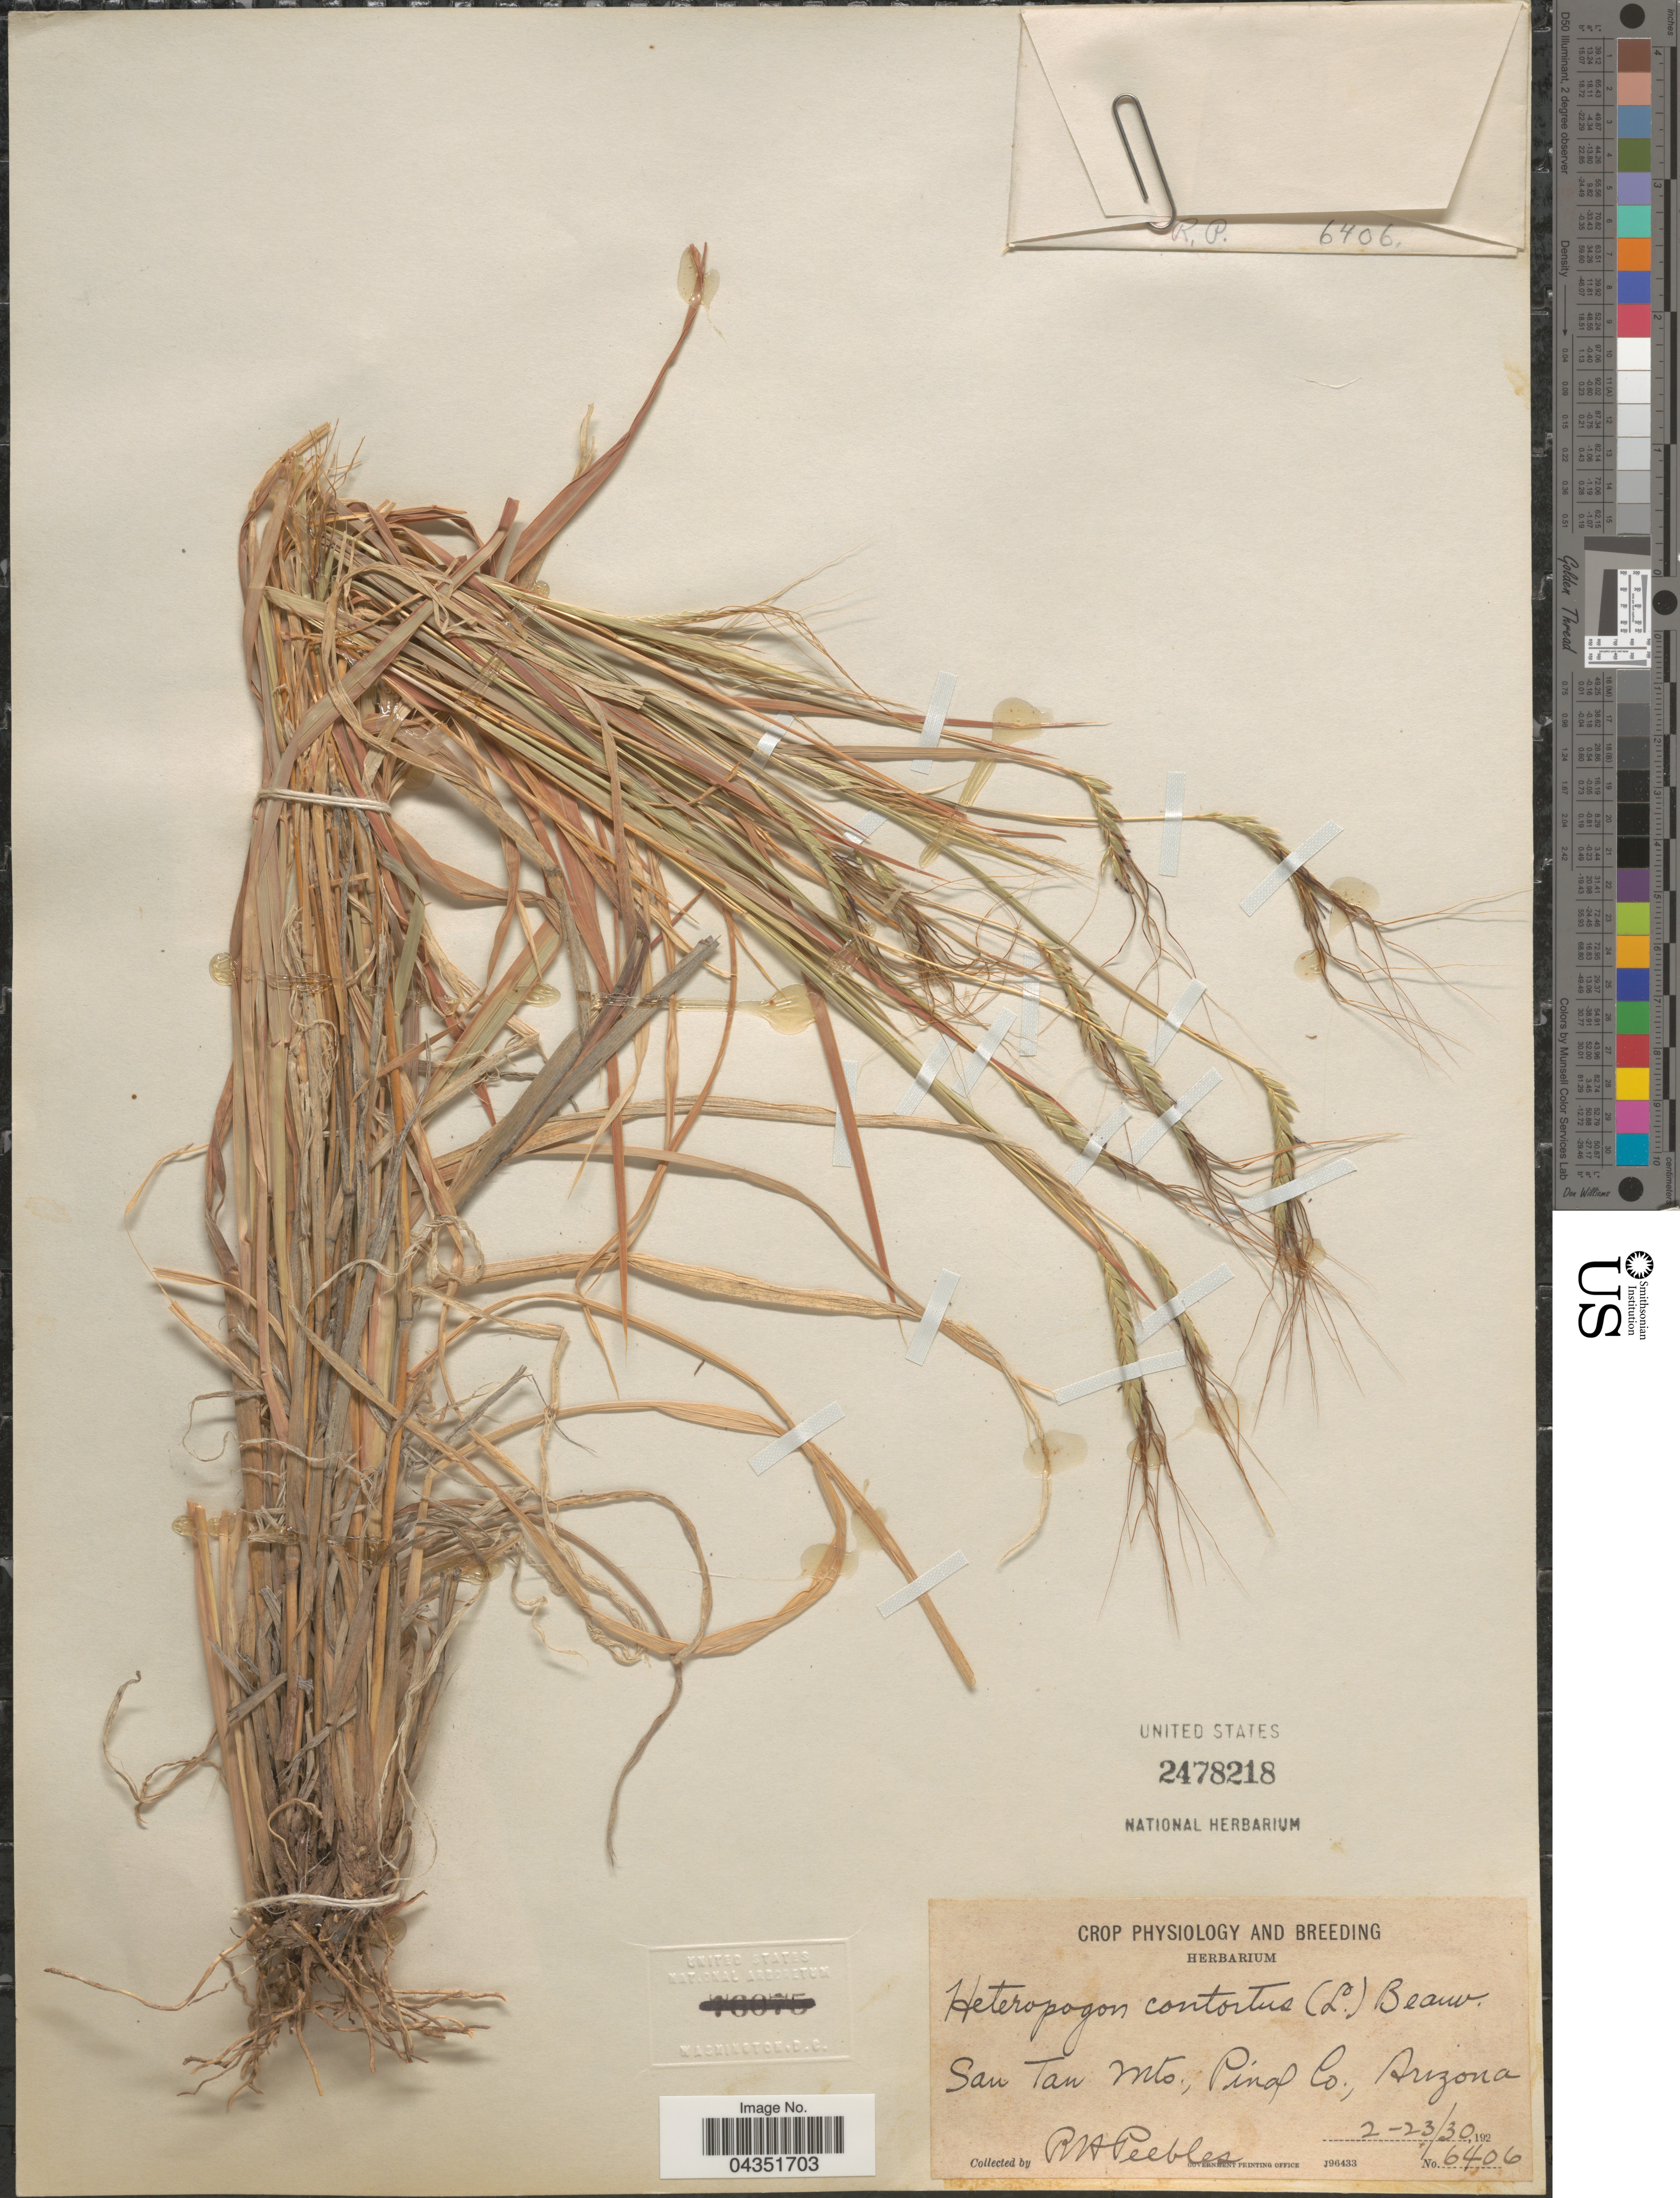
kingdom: Plantae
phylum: Tracheophyta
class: Liliopsida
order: Poales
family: Poaceae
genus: Heteropogon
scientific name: Heteropogon contortus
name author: (L.) P. Beauv. ex Roem. & Schult.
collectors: R. H. Peebles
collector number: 6406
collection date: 1930-02-23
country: United States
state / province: Arizona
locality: San Tan Mts., Pinal Co.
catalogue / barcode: US 2478218